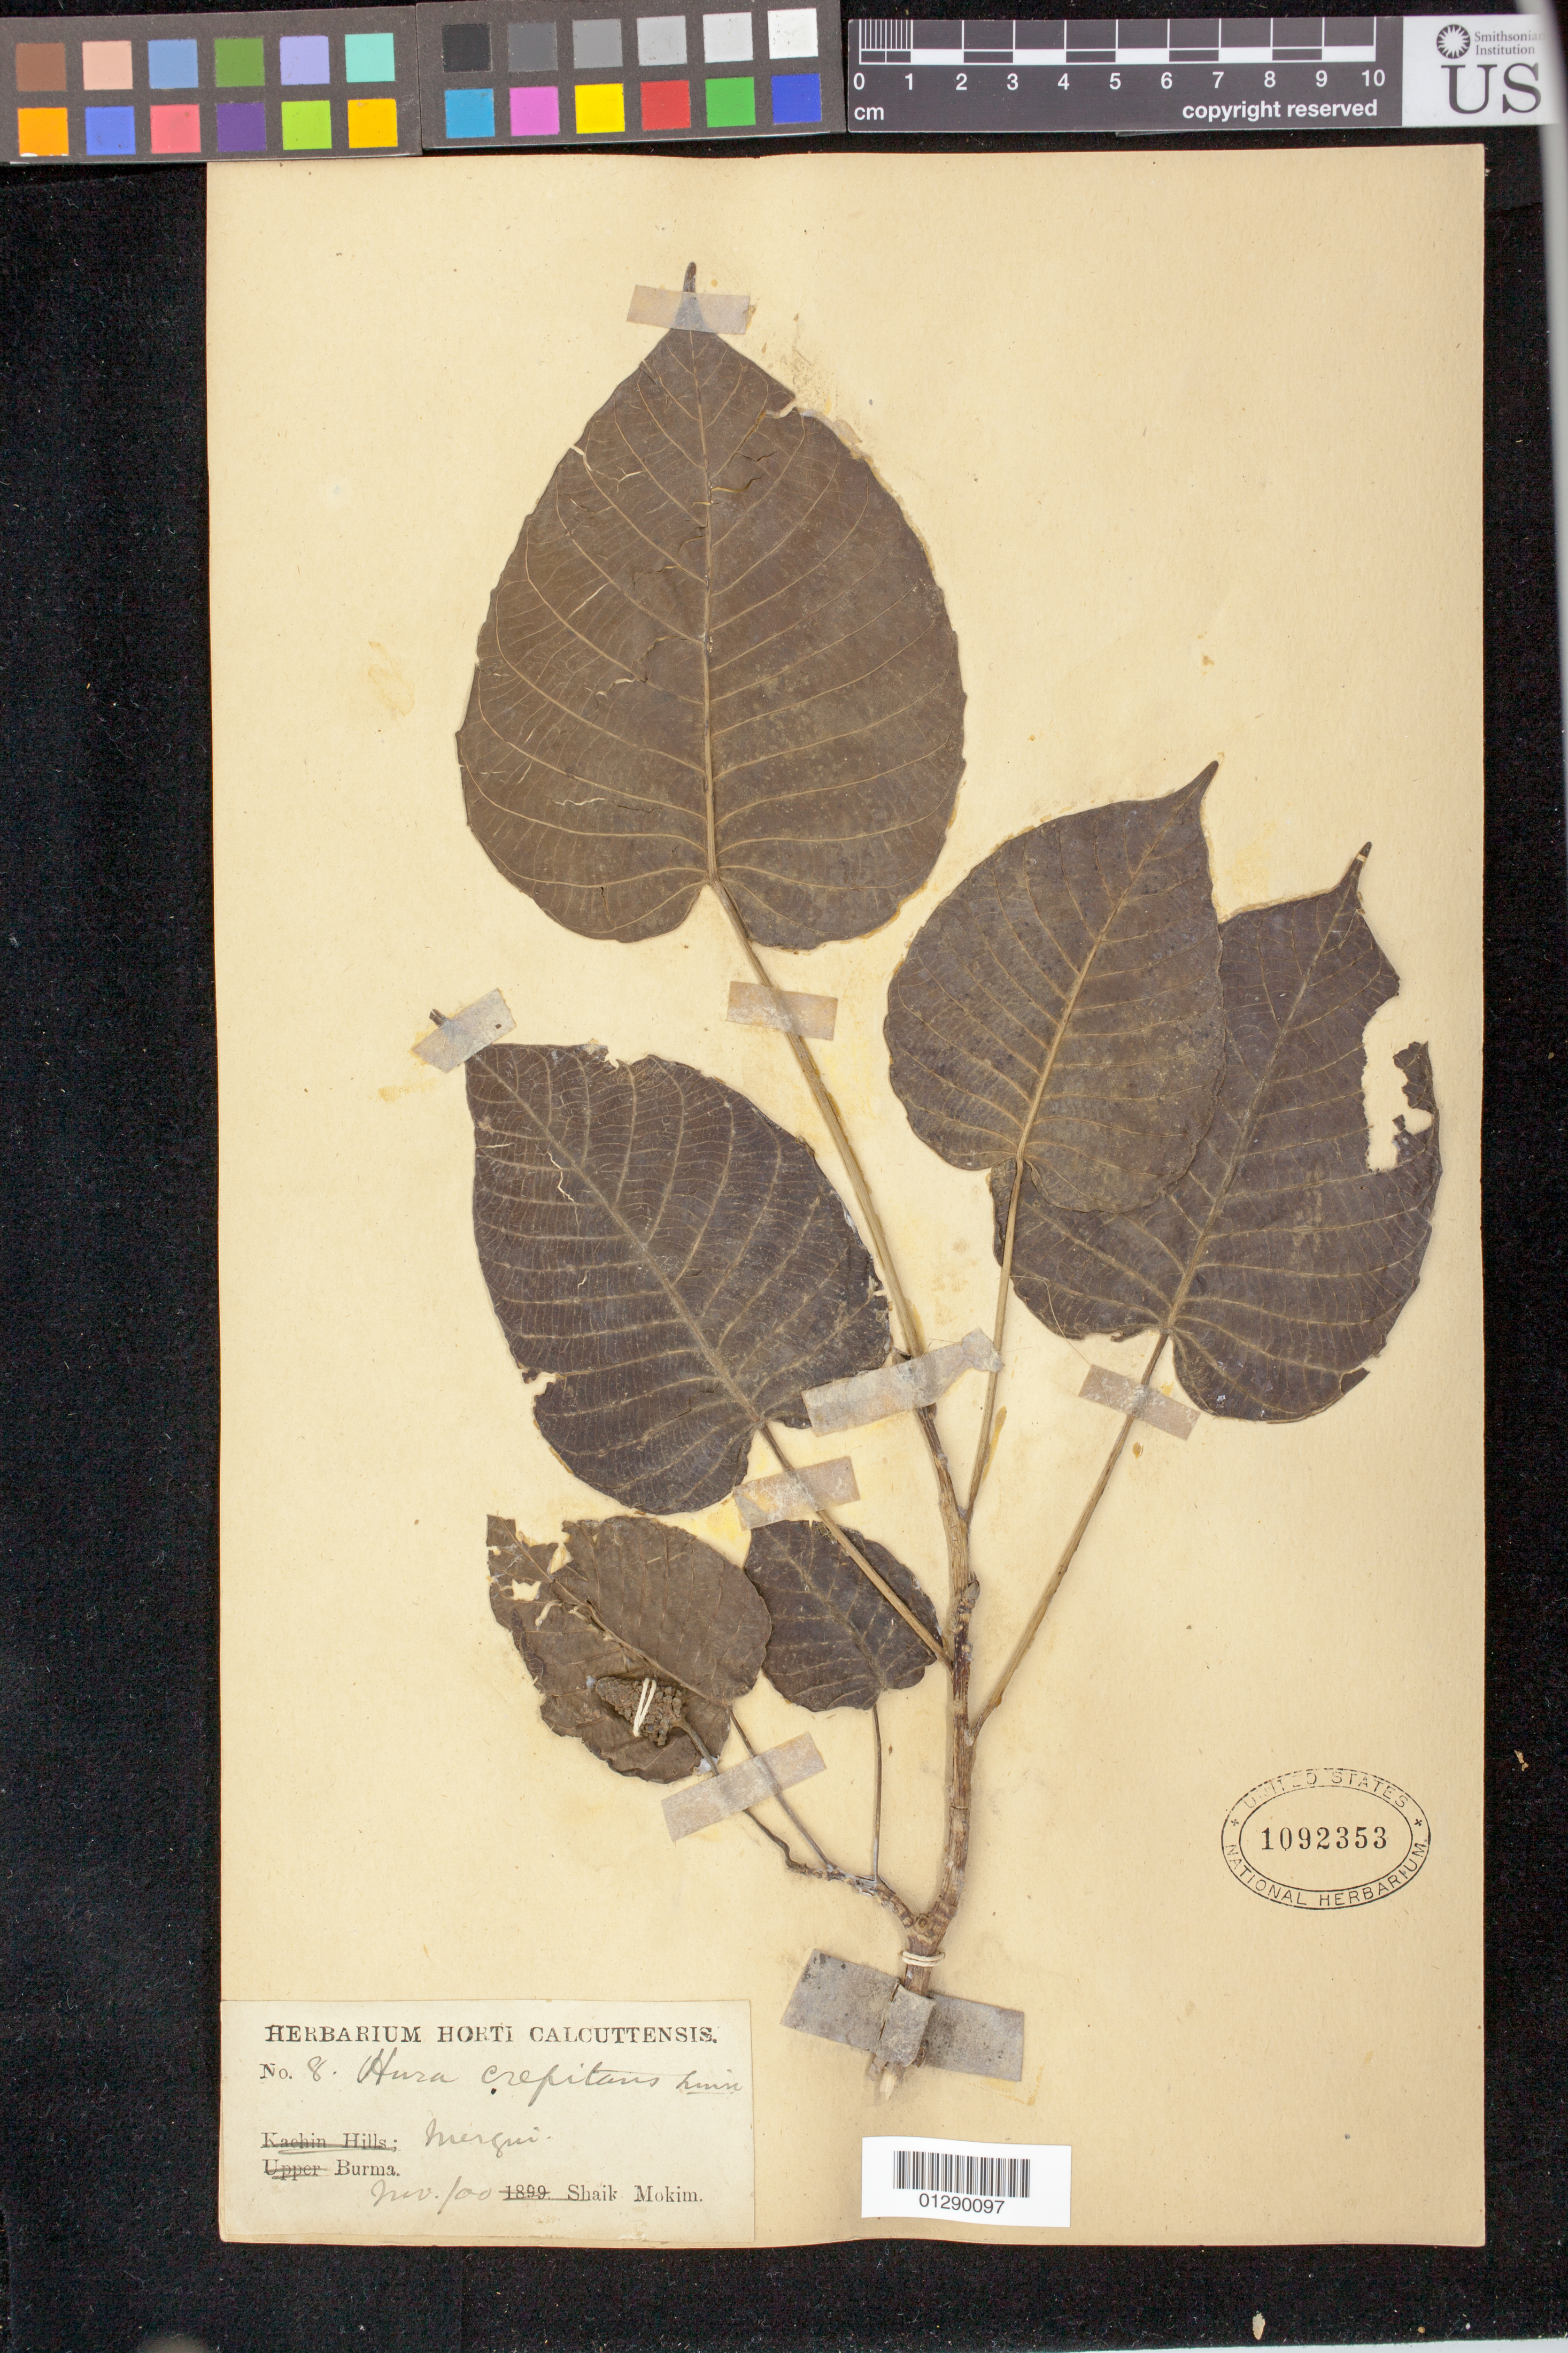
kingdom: Plantae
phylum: Tracheophyta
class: Magnoliopsida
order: Malpighiales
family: Euphorbiaceae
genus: Hura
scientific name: Hura crepitans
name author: L.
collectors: S. Mokim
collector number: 8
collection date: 1900-11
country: Myanmar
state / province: Tanintharyi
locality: Mergui [Myeik]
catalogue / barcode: US 1092353